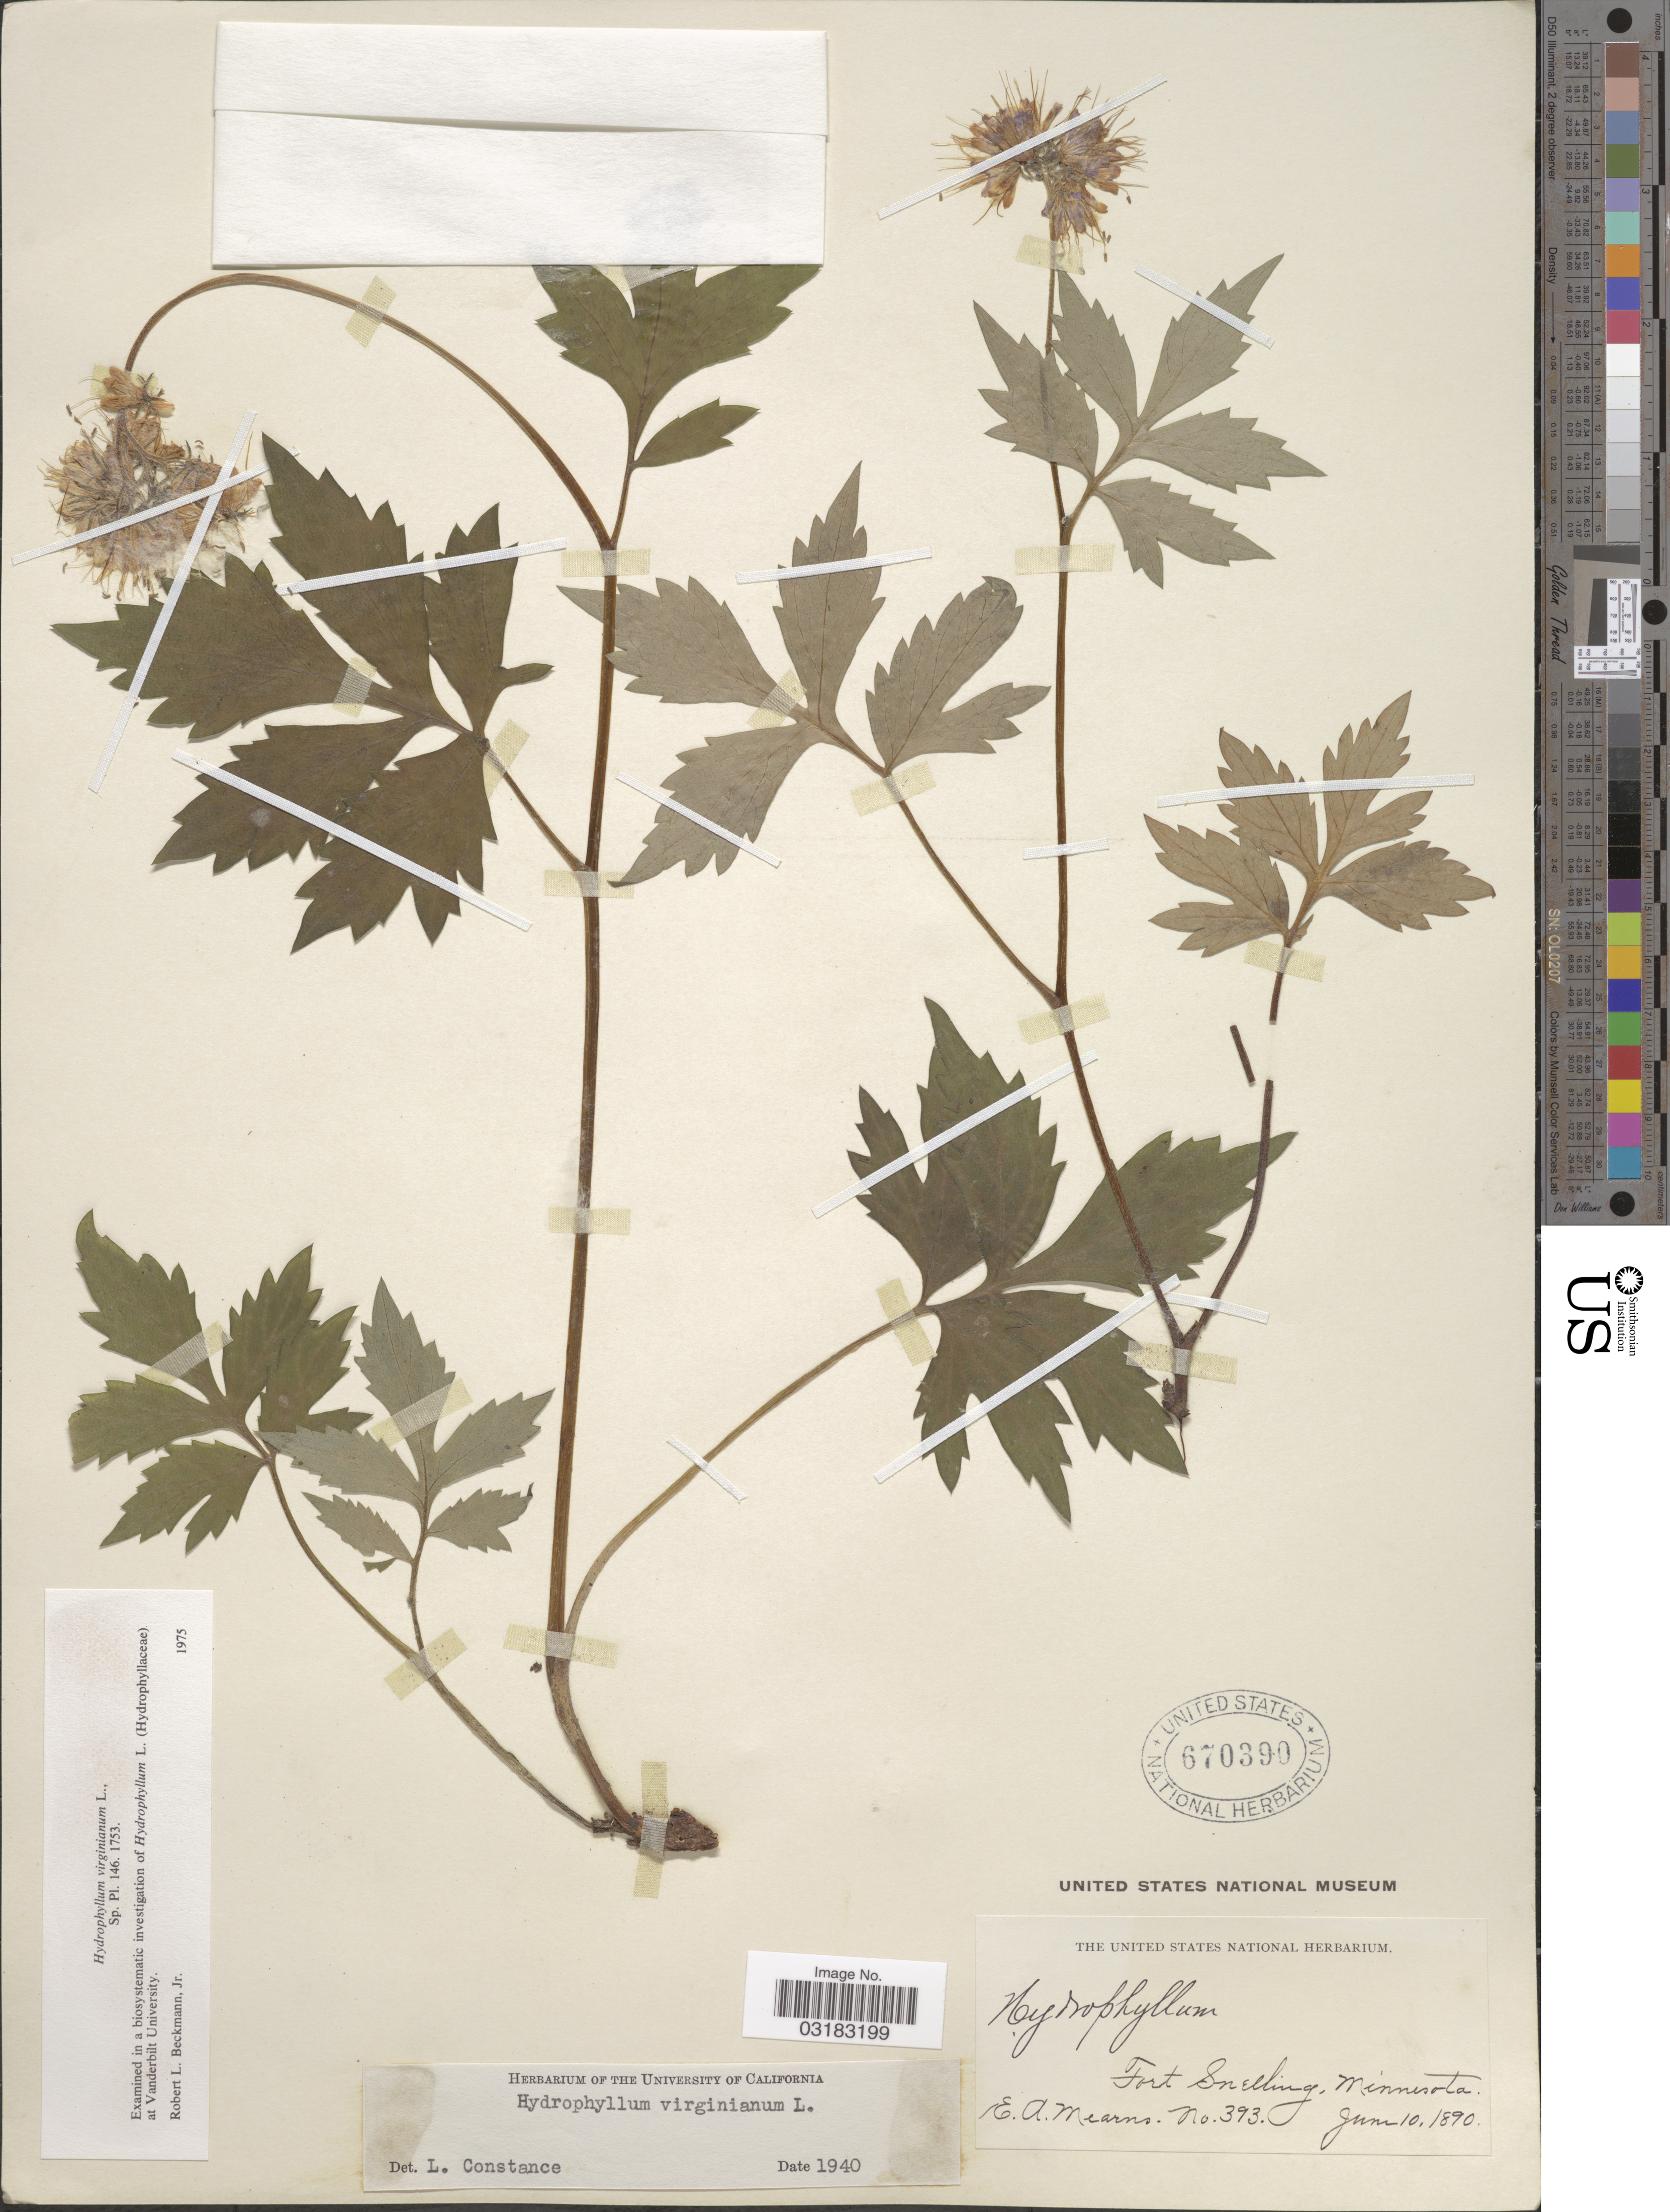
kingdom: Plantae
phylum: Tracheophyta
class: Magnoliopsida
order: Boraginales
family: Hydrophyllaceae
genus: Hydrophyllum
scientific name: Hydrophyllum virginianum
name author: L.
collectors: E. A. Mearns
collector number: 393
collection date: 1890-06-10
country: United States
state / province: Minnesota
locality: Fort Snelling.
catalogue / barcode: US 670390